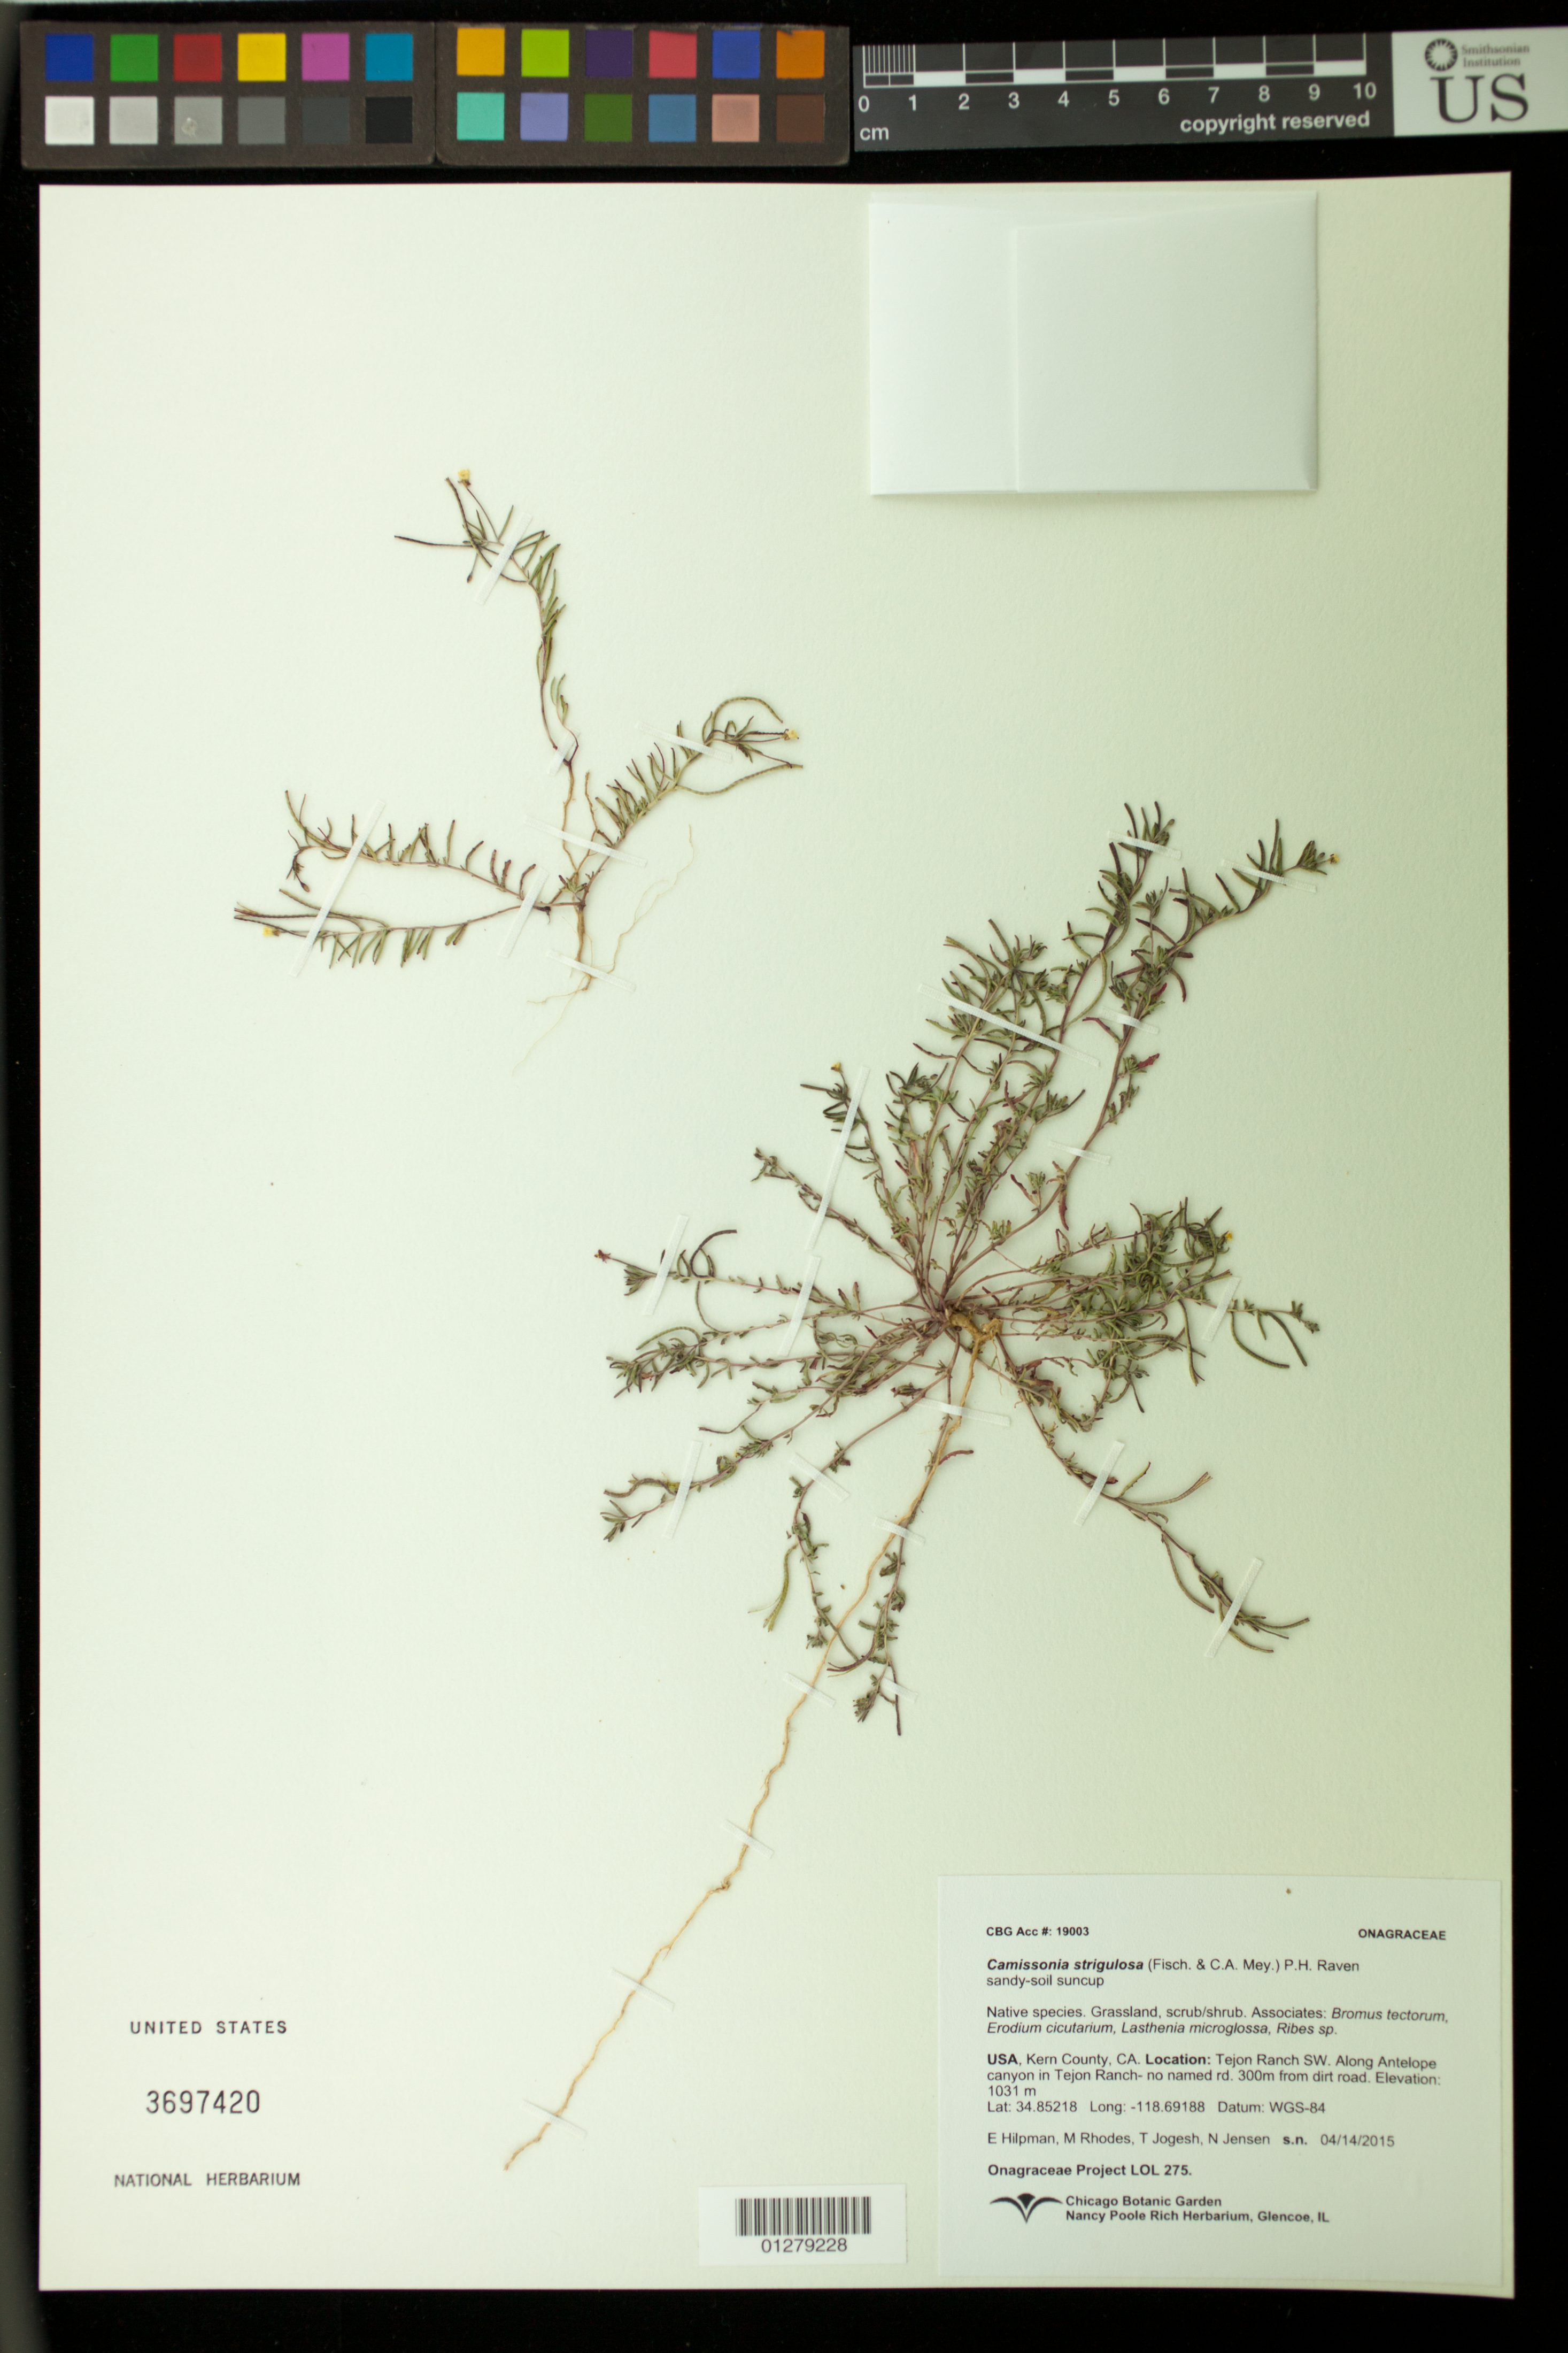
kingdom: Plantae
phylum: Tracheophyta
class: Magnoliopsida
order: Myrtales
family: Onagraceae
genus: Camissonia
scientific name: Camissonia strigulosa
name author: (Fisch. & C.A. Mey.) P.H. Raven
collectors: E. Hilpman, M. Rhodes & T. Jojesh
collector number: LOL 275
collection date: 2015-04-14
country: United States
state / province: California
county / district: Kern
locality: Along Antelope Canyon in Tejon Ranch, no road names. 300m from dirt road.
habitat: Grassland, shrub/scrub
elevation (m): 1031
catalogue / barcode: US 3697420